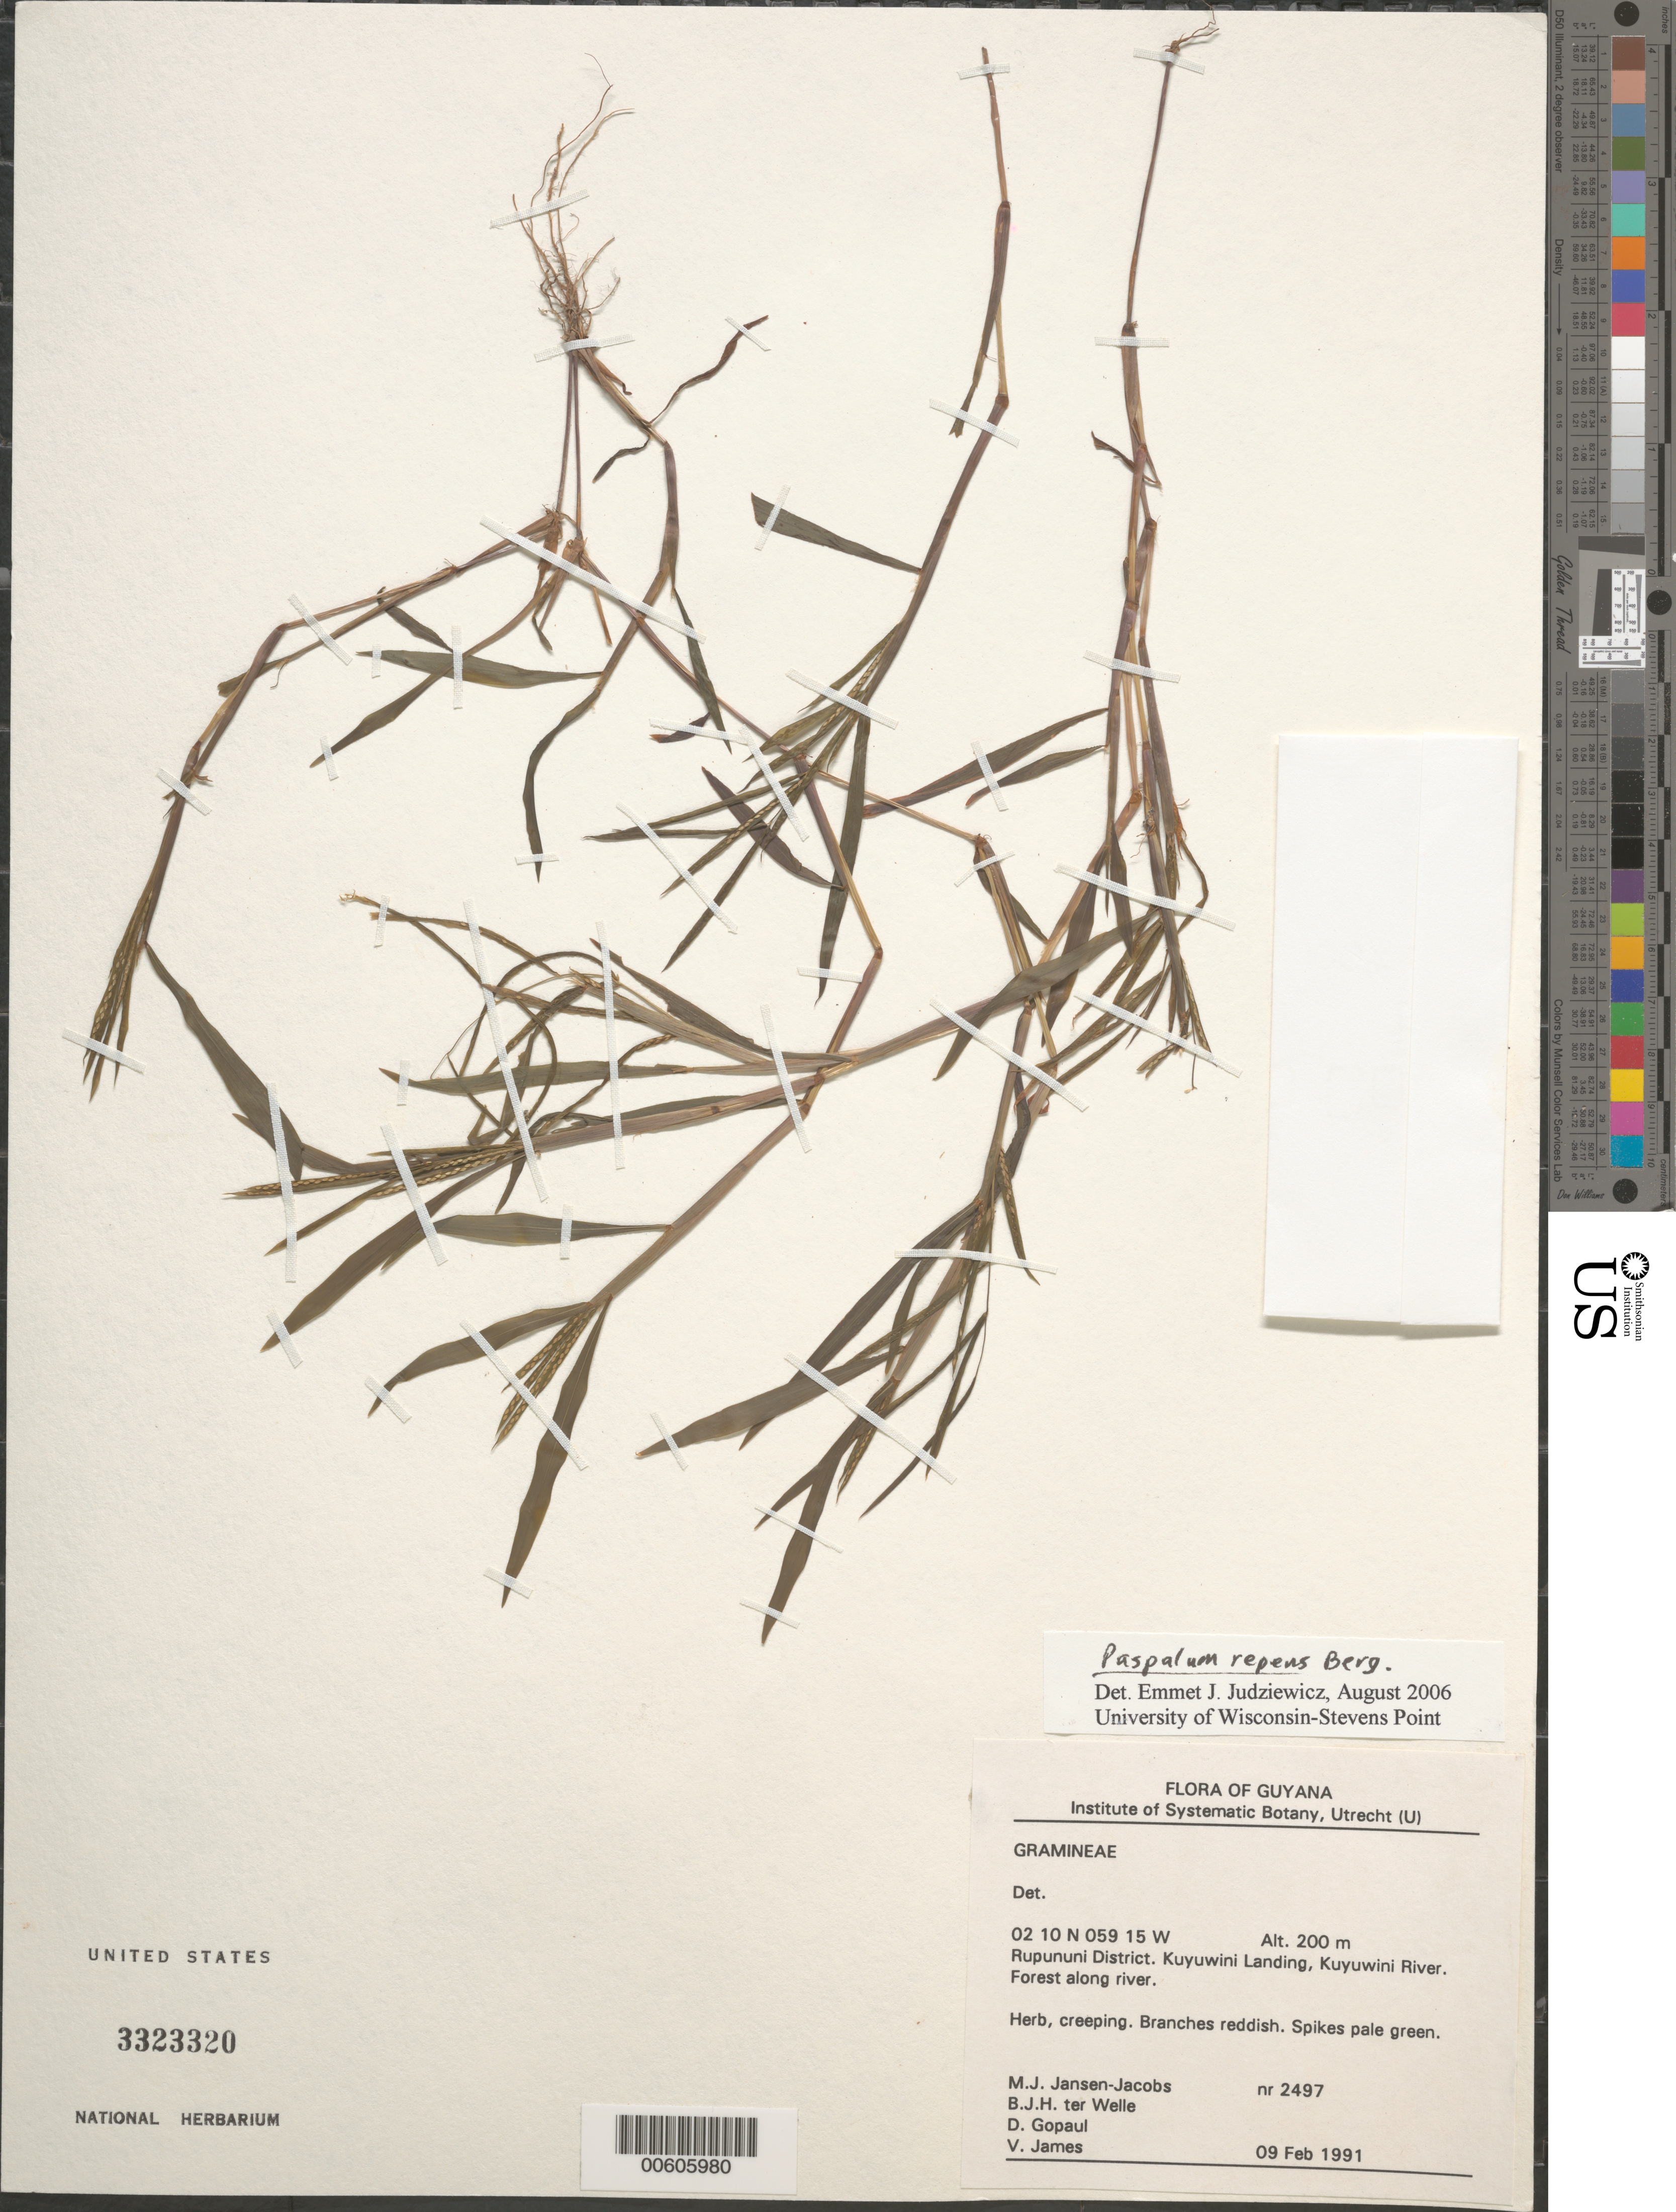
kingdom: Plantae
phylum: Tracheophyta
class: Liliopsida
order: Poales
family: Poaceae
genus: Paspalum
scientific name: Paspalum repens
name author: P.J. Bergius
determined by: Judziewicz, E. J.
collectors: M. J. Jansen-Jacobs, B. Welle, D. Gopaul & V. James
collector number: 2497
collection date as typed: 9-Feb-91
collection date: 1991-02-09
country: Guyana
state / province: U. Takutu-U. Essequibo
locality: Kuyuwini Landing, Kuyuwini River, Rupununi District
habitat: Forest along river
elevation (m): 200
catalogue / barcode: US 3323320